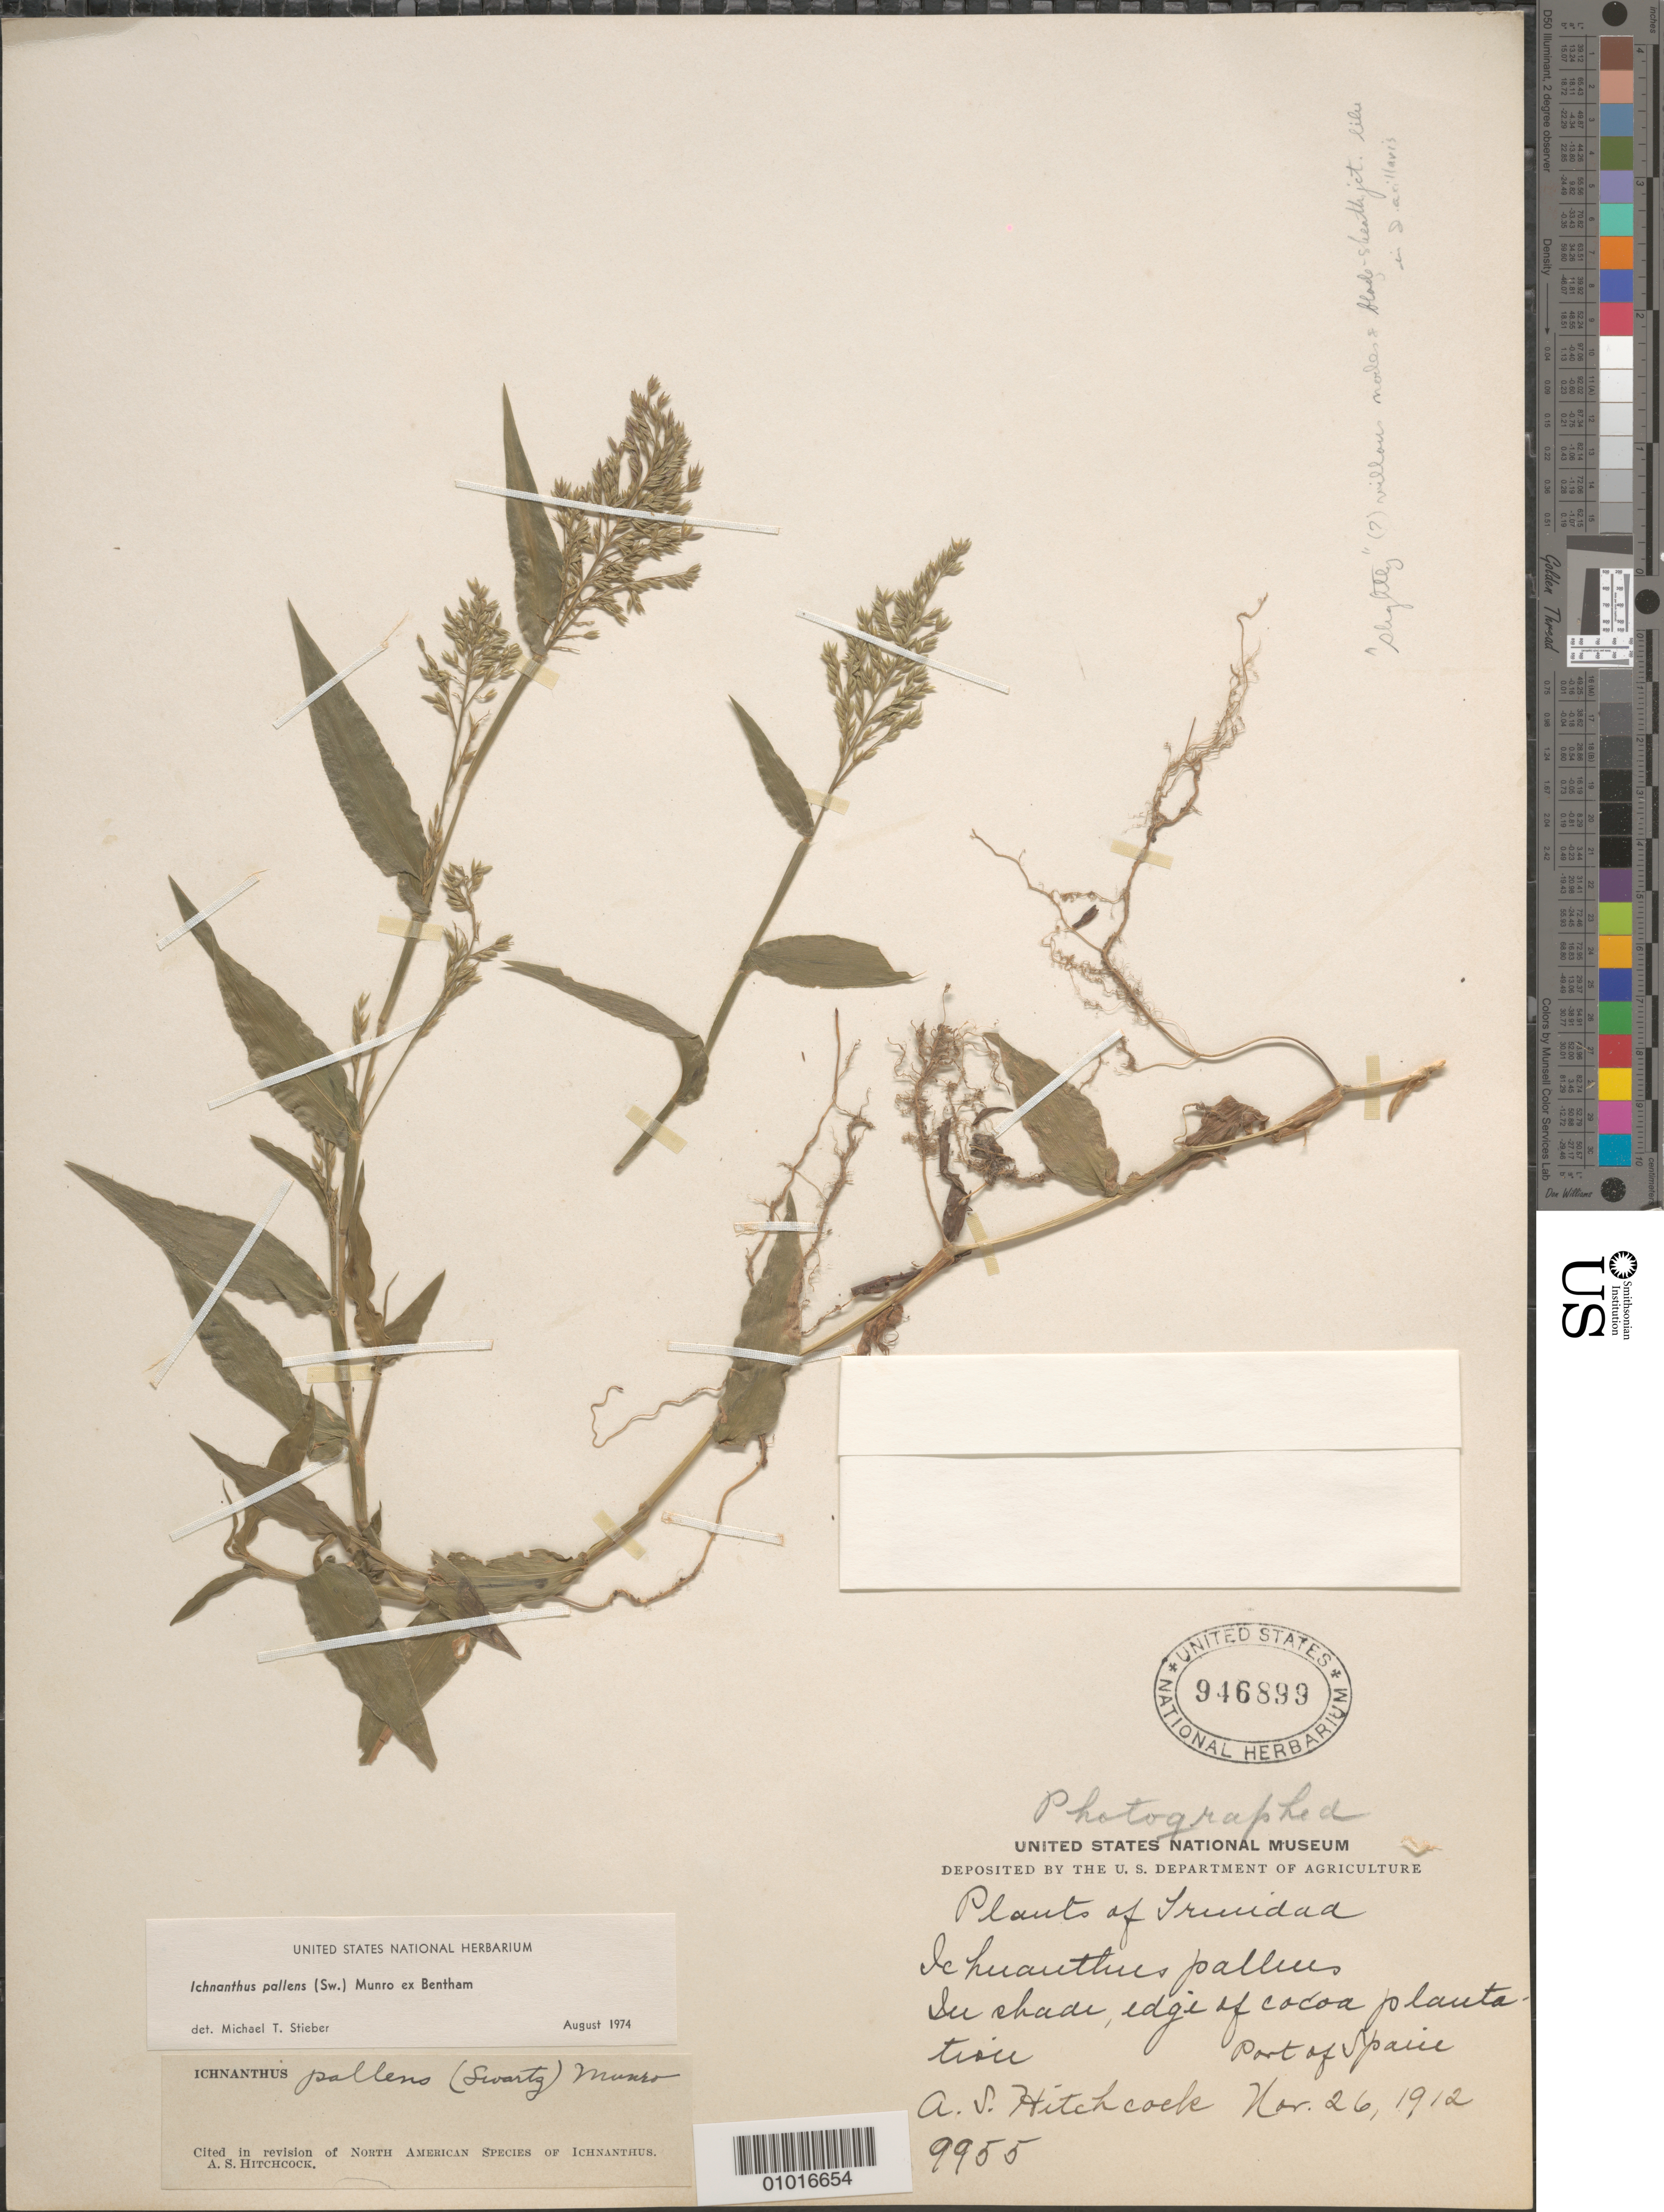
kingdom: Plantae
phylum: Tracheophyta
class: Liliopsida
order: Poales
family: Poaceae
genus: Ichnanthus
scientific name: Ichnanthus pallens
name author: (Sw.) Munro ex Benth.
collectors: A. S. Hitchcock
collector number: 9955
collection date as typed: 26 Mar 1912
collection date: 1912-03-26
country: Trinidad and Tobago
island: Trinidad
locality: Port of Spain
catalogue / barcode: US 946899